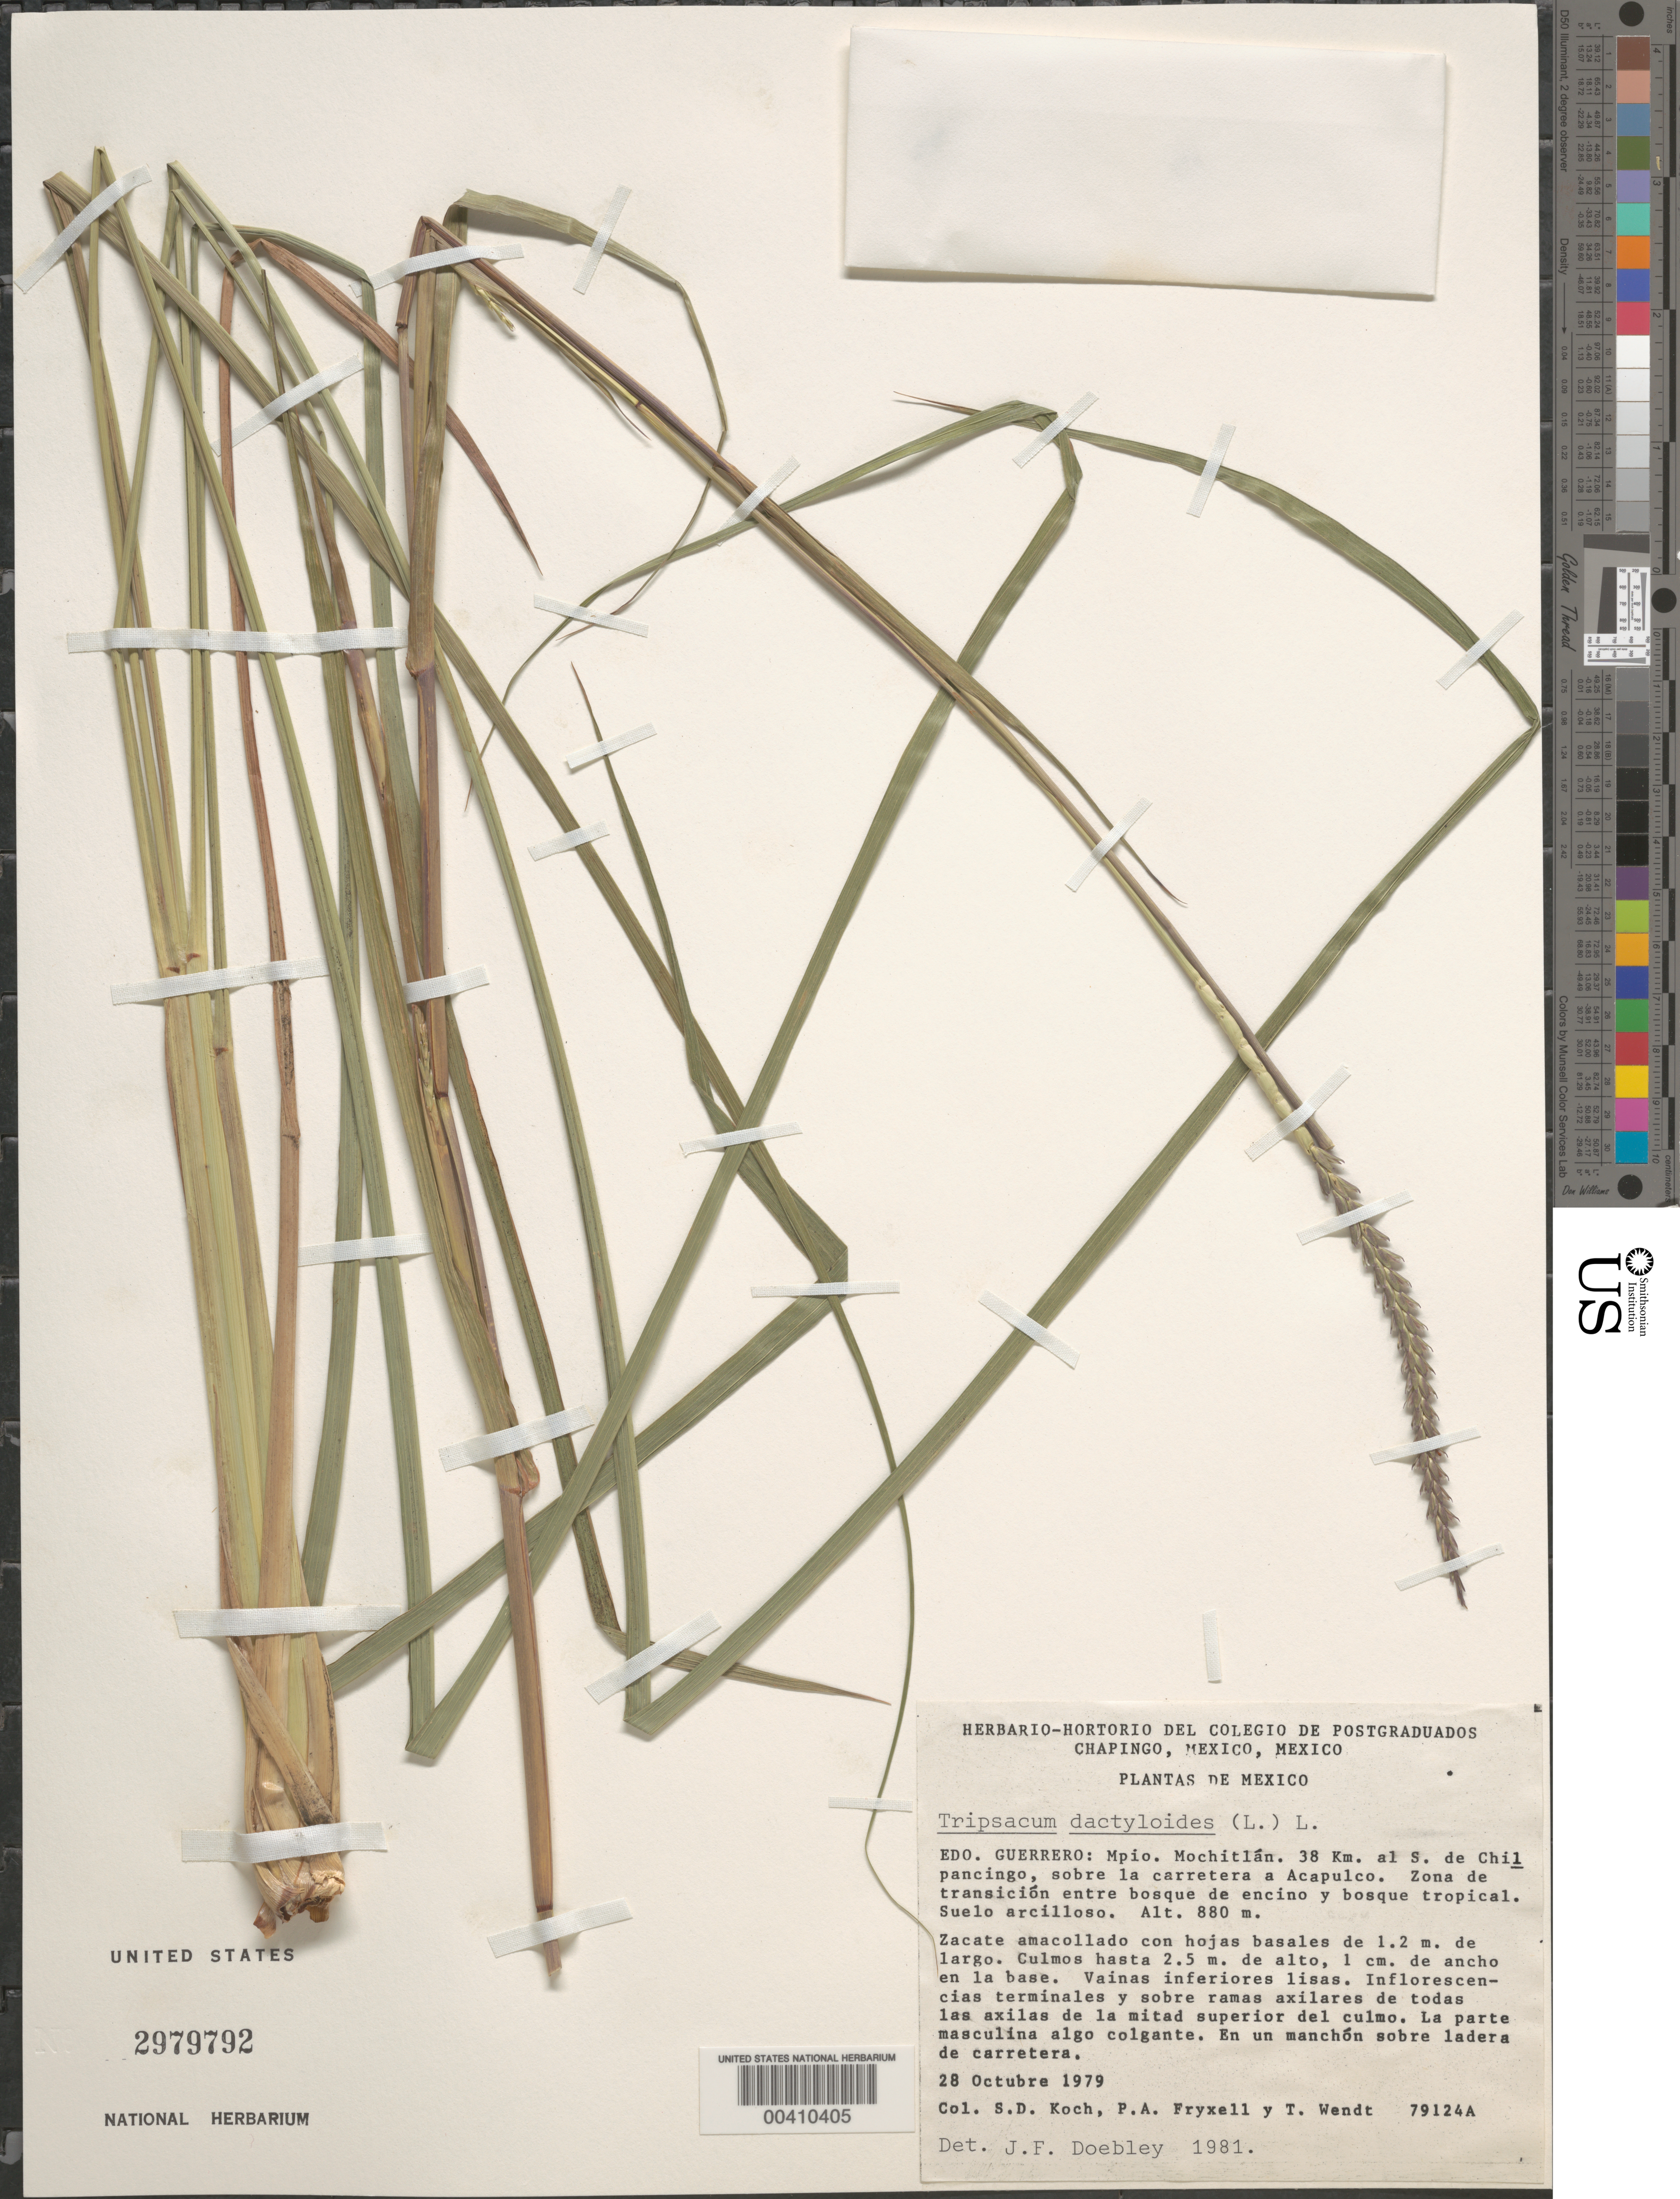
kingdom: Plantae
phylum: Tracheophyta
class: Liliopsida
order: Poales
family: Poaceae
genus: Tripsacum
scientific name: Tripsacum dactyloides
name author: (L.) L.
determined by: Doebley, John F.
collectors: S. D. Koch, P. A. Fryxell & T. L. Wendt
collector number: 79124A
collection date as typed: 28 Oct 1979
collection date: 1979-10-28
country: Mexico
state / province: Guerrero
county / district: Mochitlán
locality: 38 km S of Chilpancingo, along the hwy to Acapulco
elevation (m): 880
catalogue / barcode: US 2979792